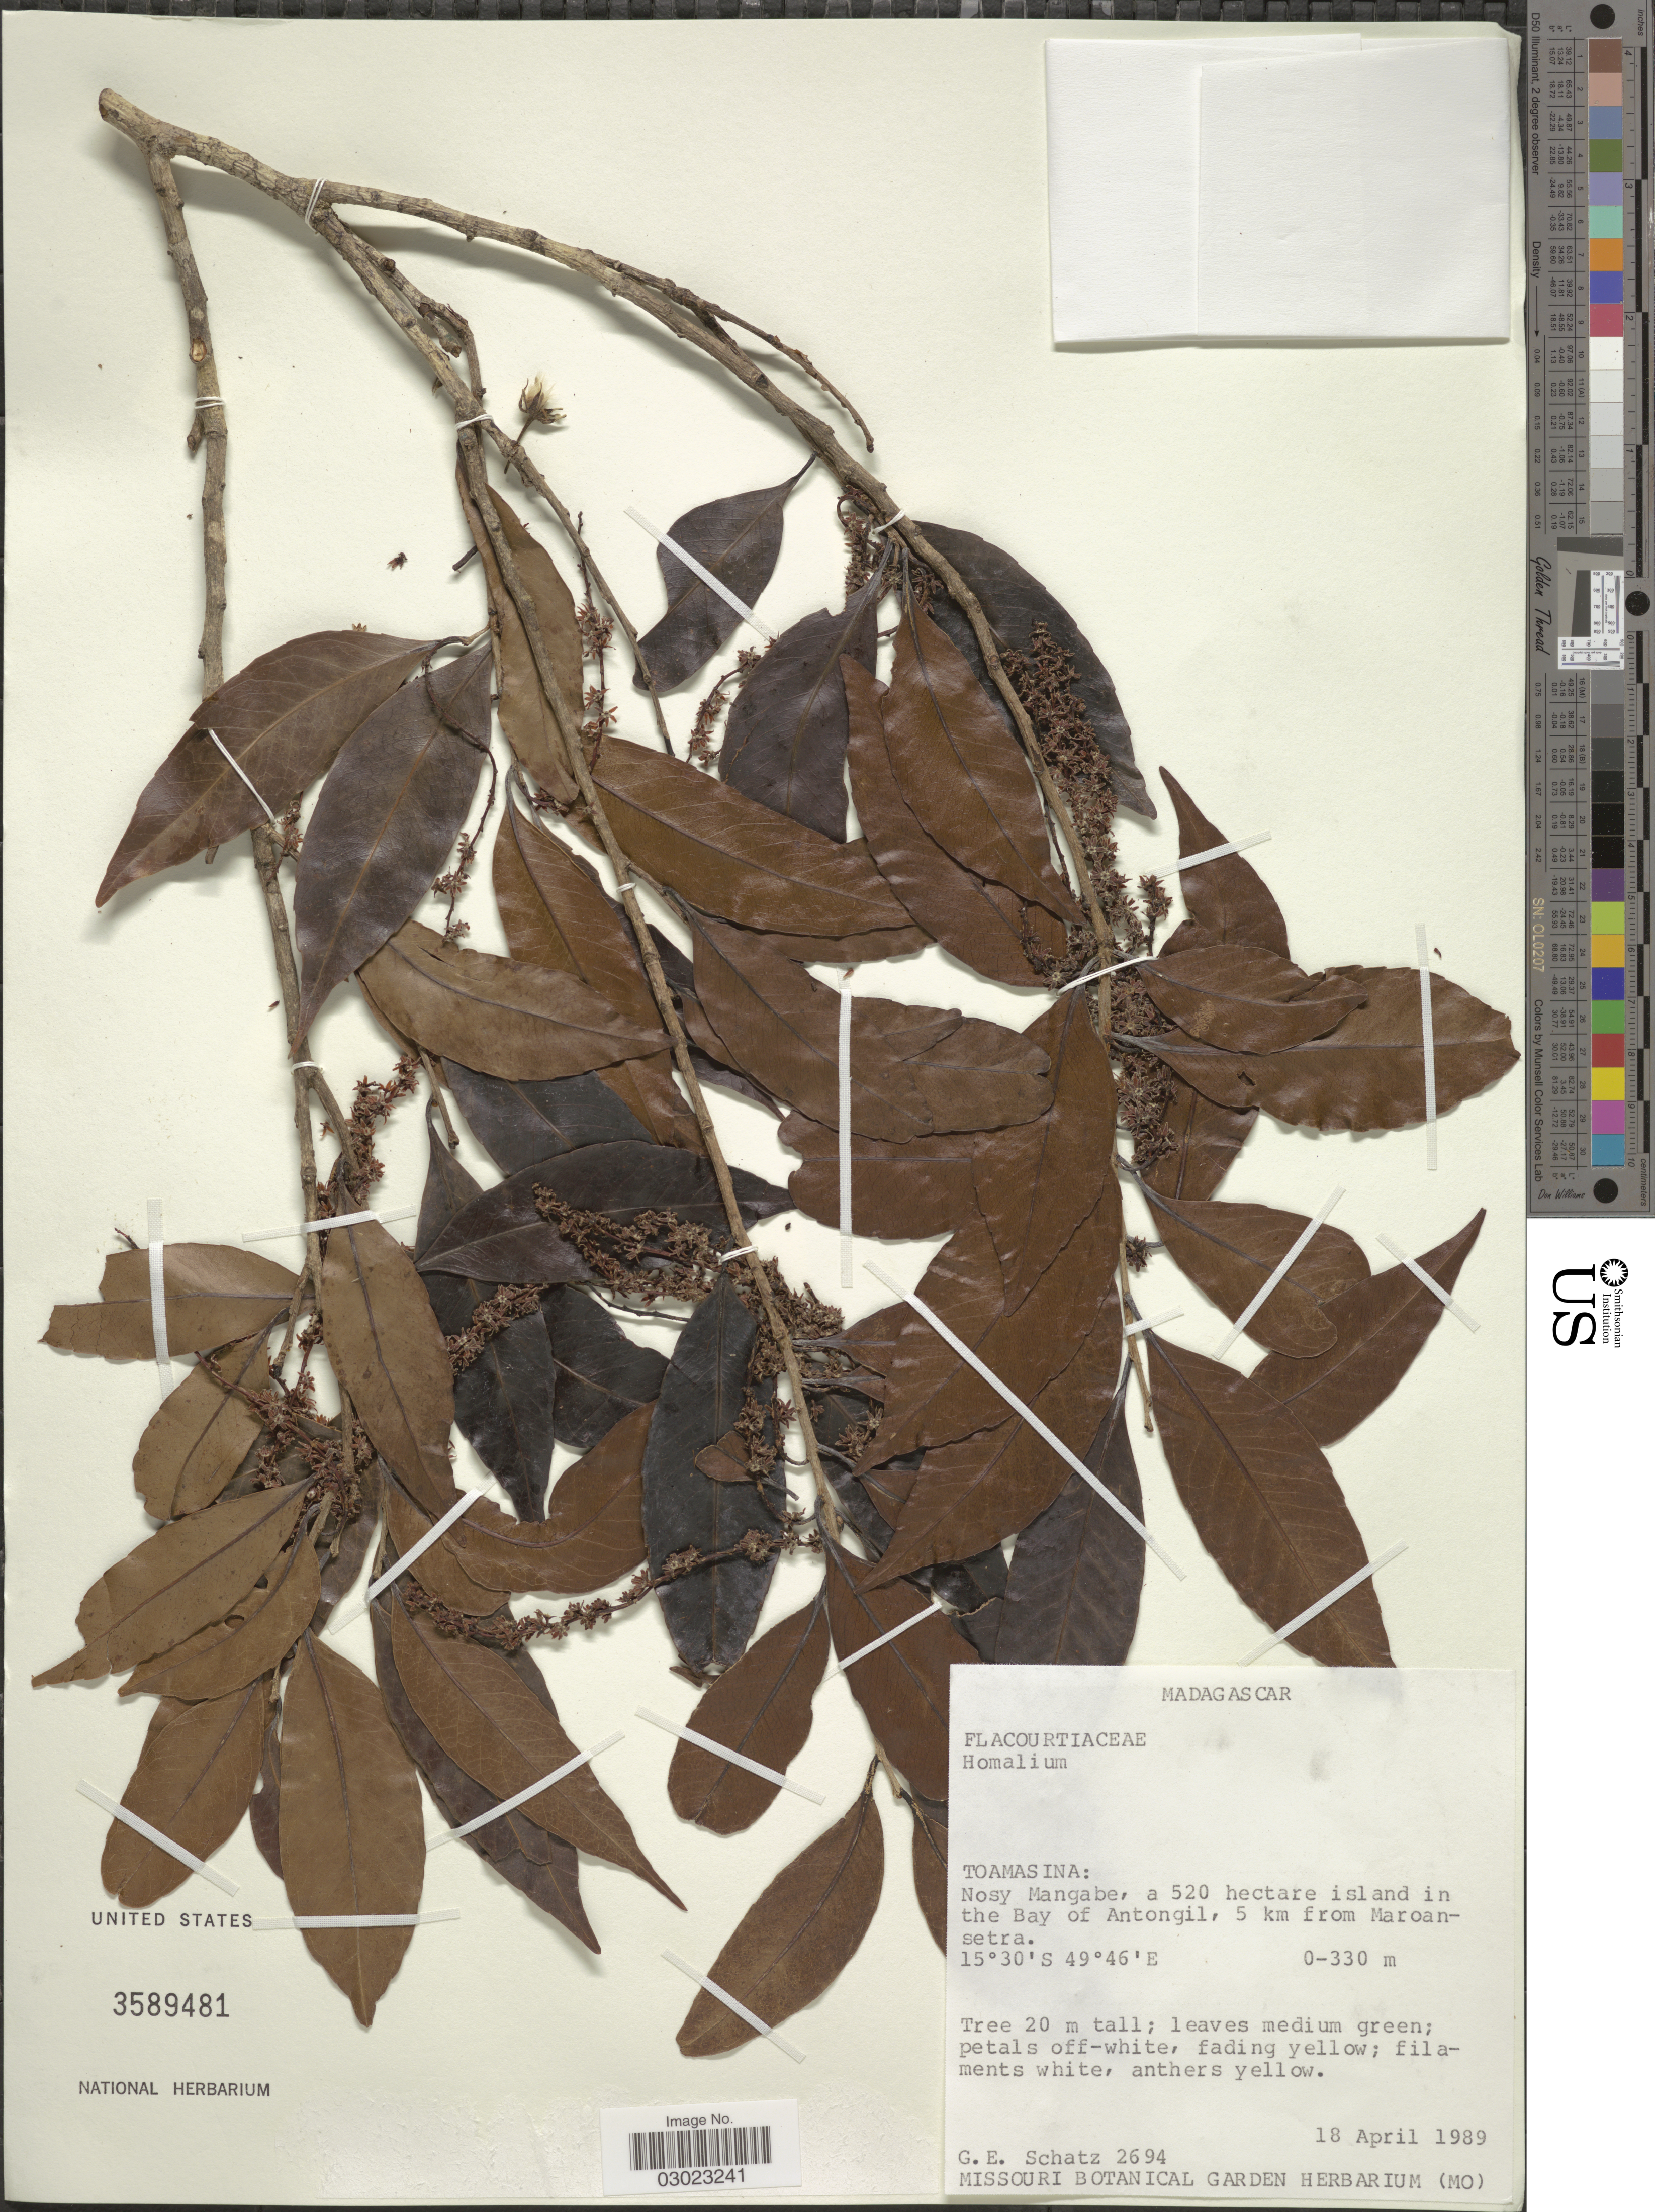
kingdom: Plantae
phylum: Tracheophyta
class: Magnoliopsida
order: Malpighiales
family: Salicaceae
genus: Homalium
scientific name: Homalium sp.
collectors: G. Schatz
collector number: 2694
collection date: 1989-04-18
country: Madagascar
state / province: Analanjirofo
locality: Nosy Mangabe, a 520 hectare island in the Bay of Antongil, 5 km from Maroansetra.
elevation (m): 0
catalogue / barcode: US 3589481